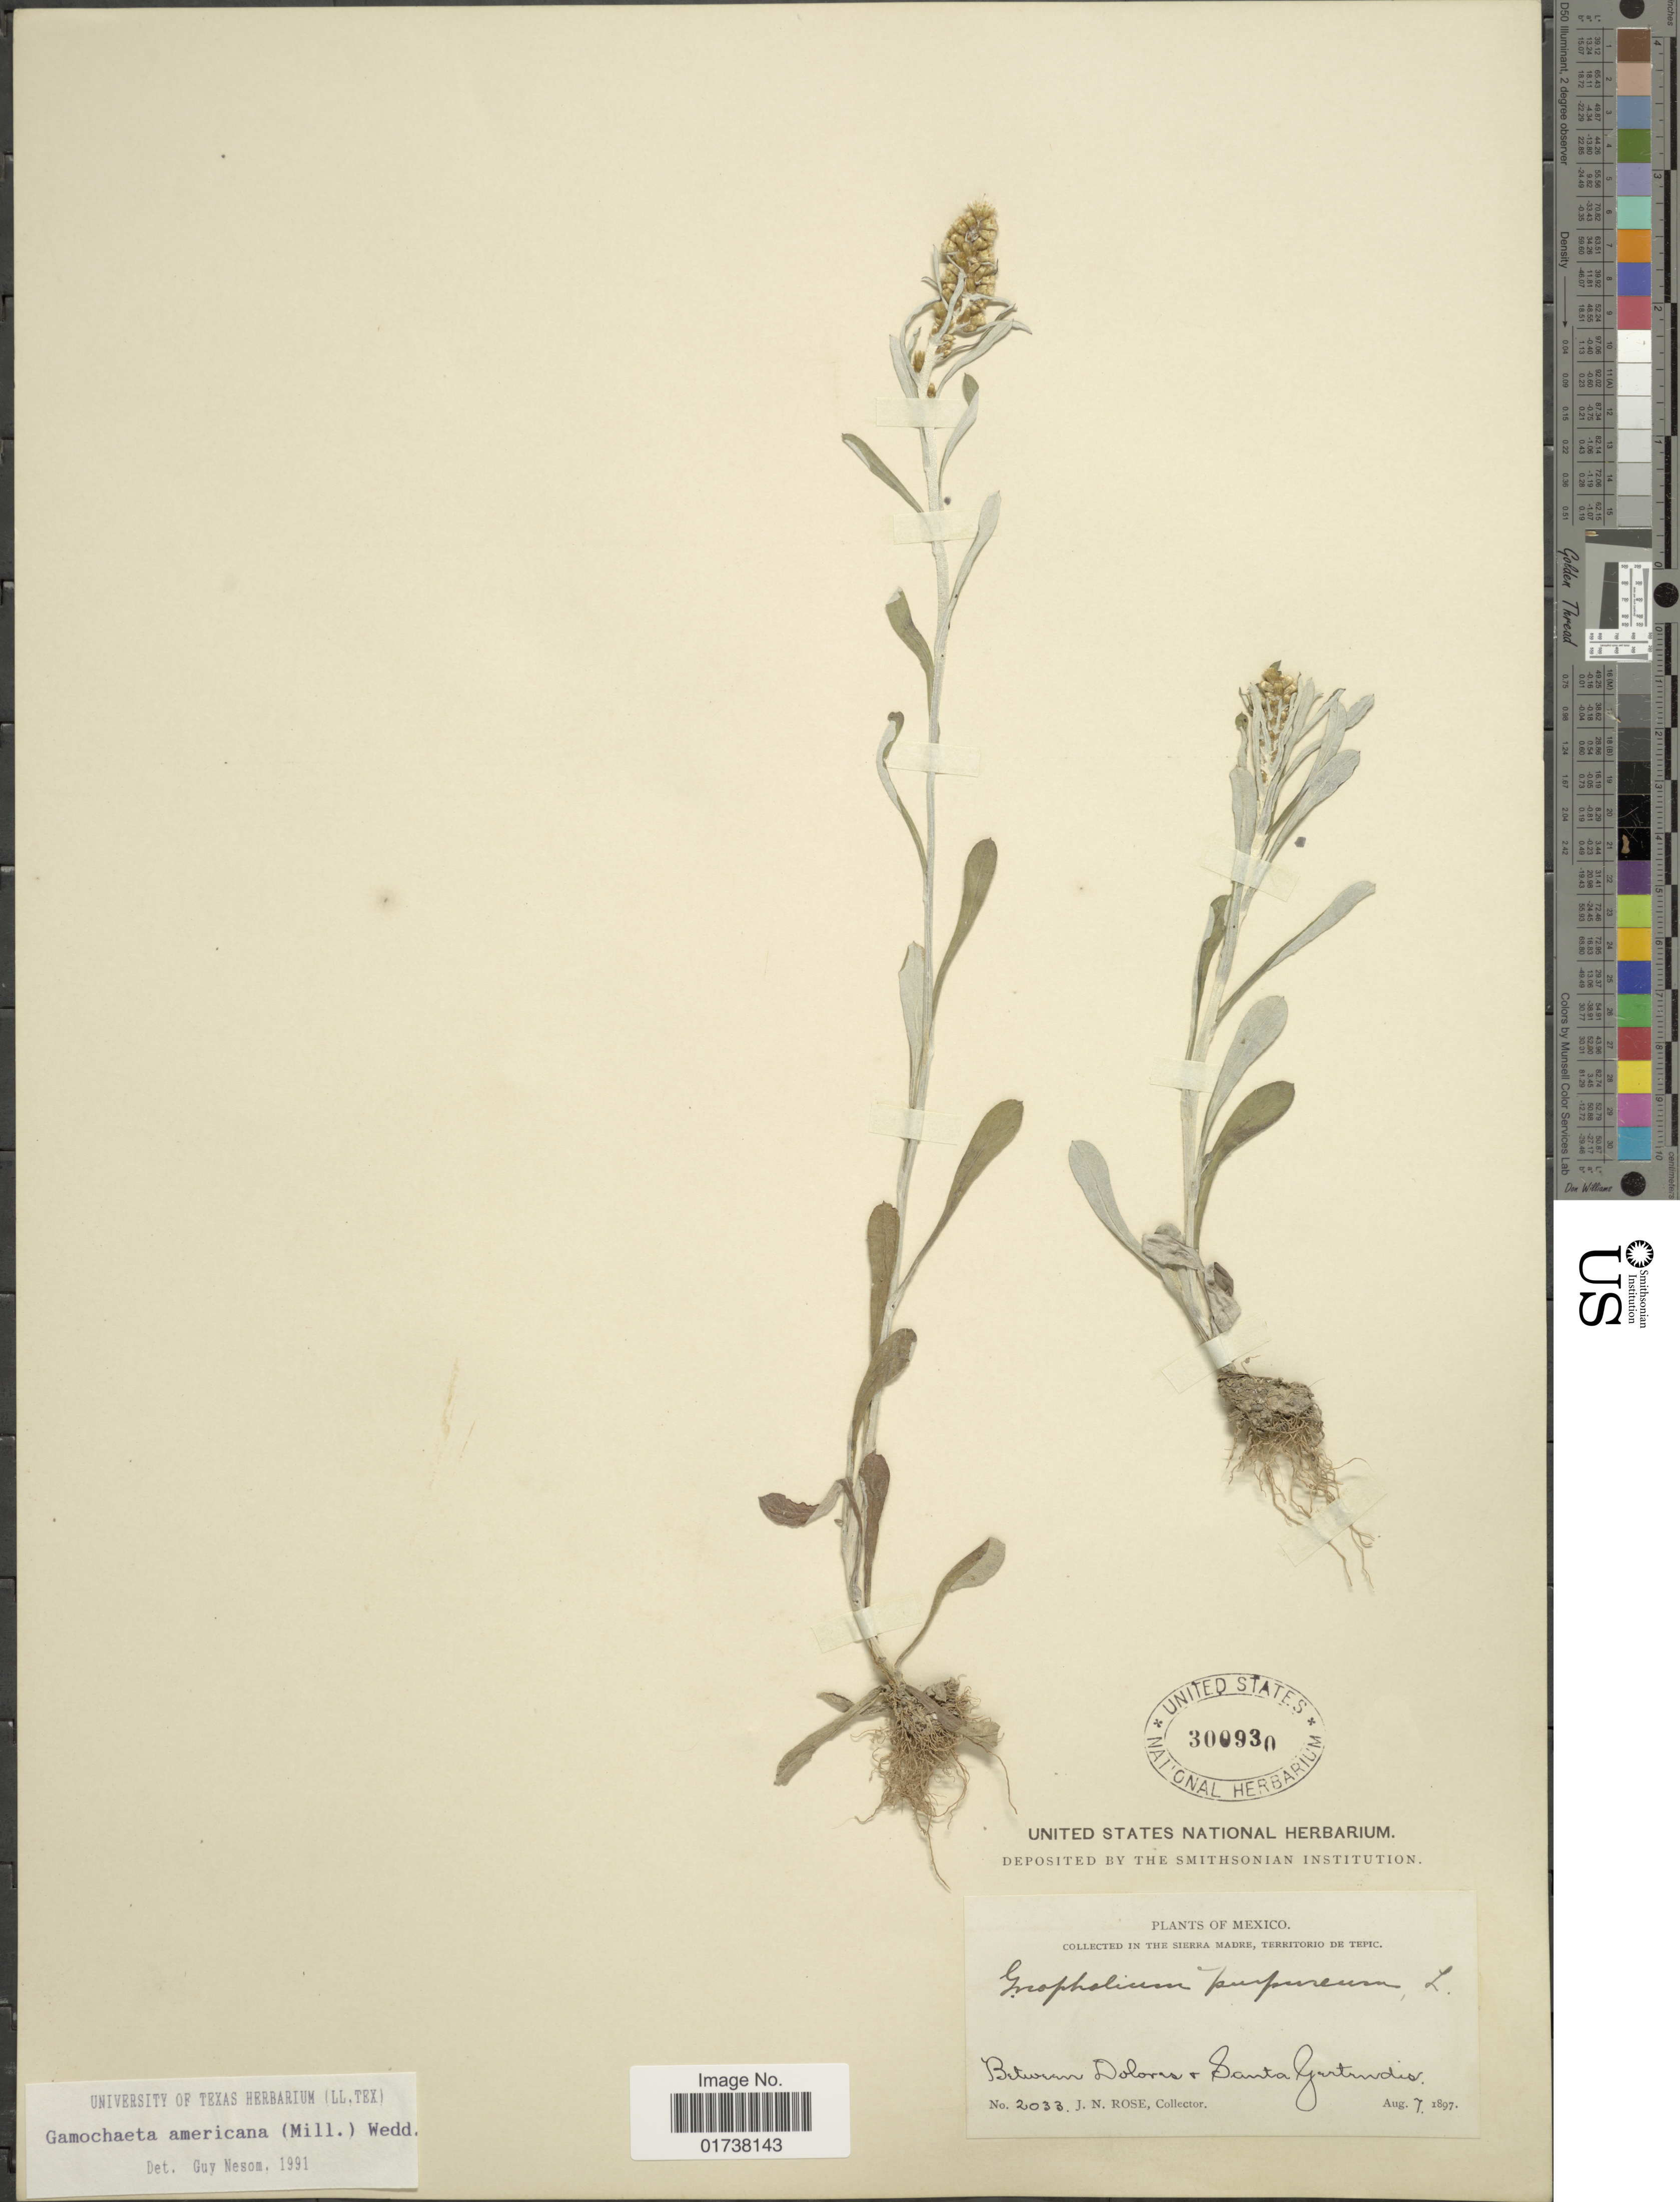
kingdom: Plantae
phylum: Tracheophyta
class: Magnoliopsida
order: Asterales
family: Asteraceae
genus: Gamochaeta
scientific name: Gamochaeta americana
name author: (Mill.) Wedd.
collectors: J. N. Rose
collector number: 2033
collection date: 1897-08-07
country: Mexico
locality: In the Sierra Madre, Territorio de Tepic, Between Doloris Santa Gertrudis.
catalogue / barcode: US 300930